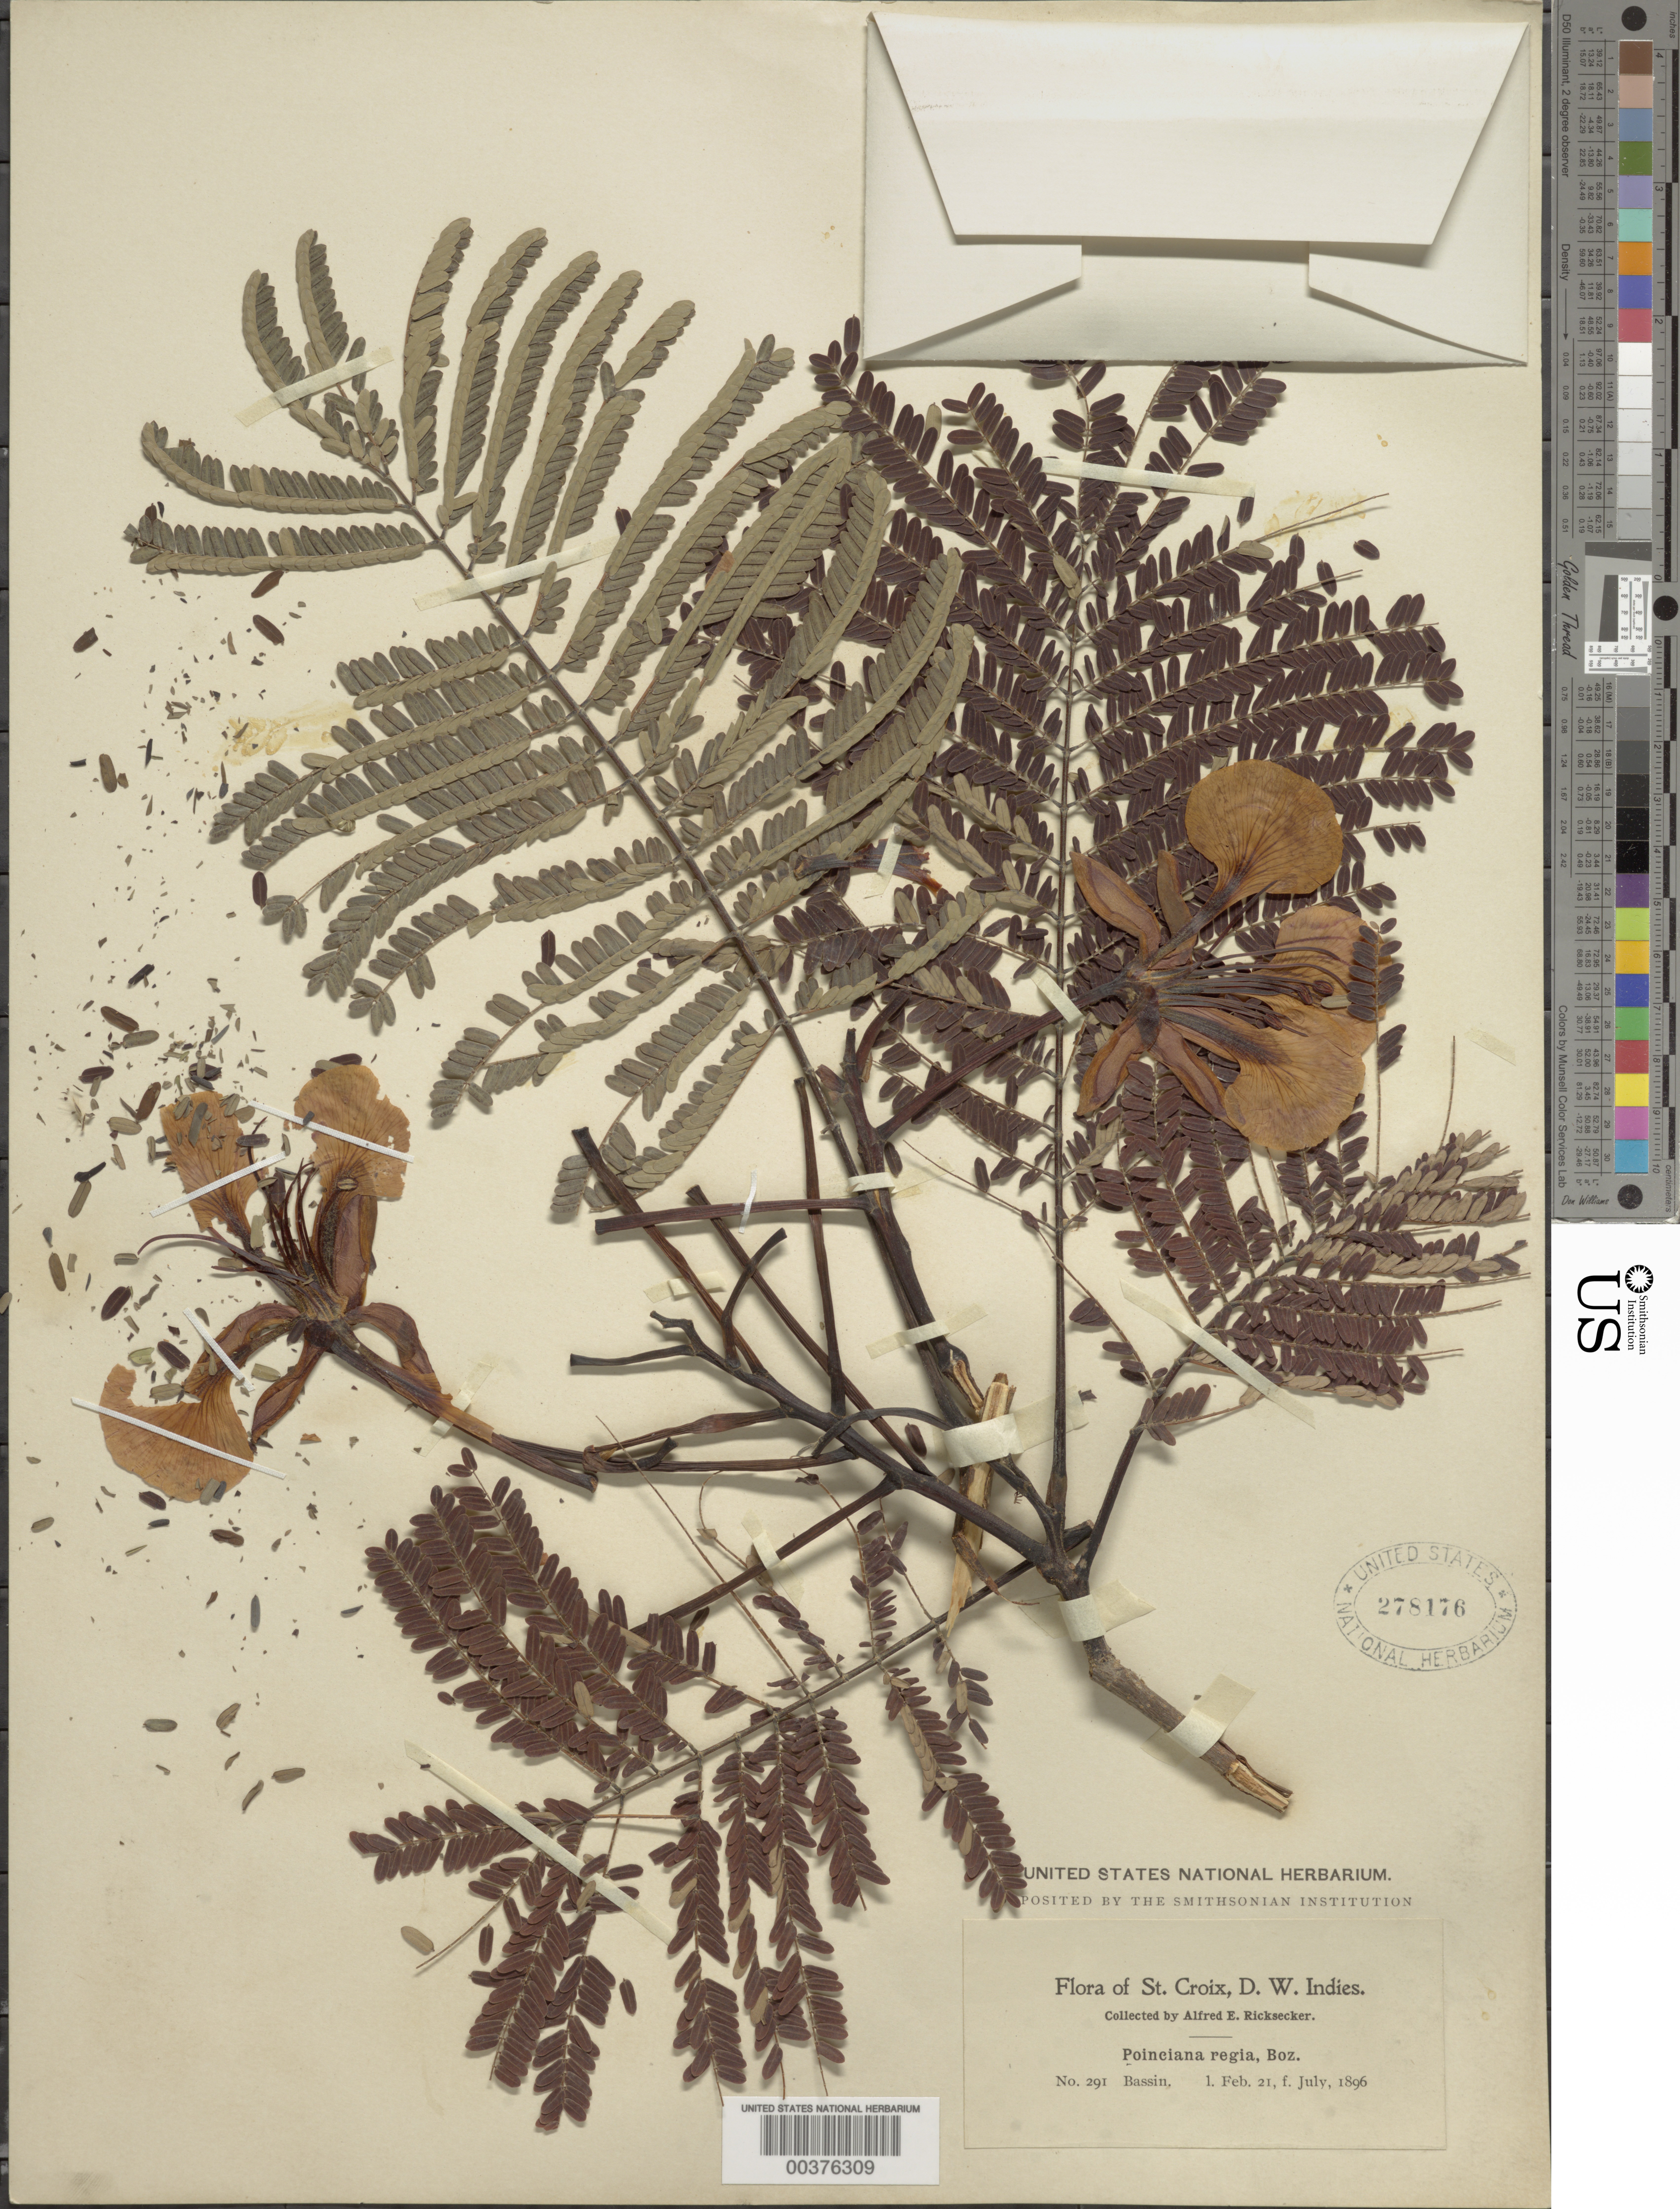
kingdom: Plantae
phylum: Tracheophyta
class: Magnoliopsida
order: Fabales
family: Fabaceae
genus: Delonix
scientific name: Delonix regia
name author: (Bojer ex Hook.) Raf.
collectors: A. E. Ricksecker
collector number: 291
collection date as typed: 1896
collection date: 1896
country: U.S. Virgin Islands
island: St. Croix Island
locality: Bassin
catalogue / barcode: US 278176